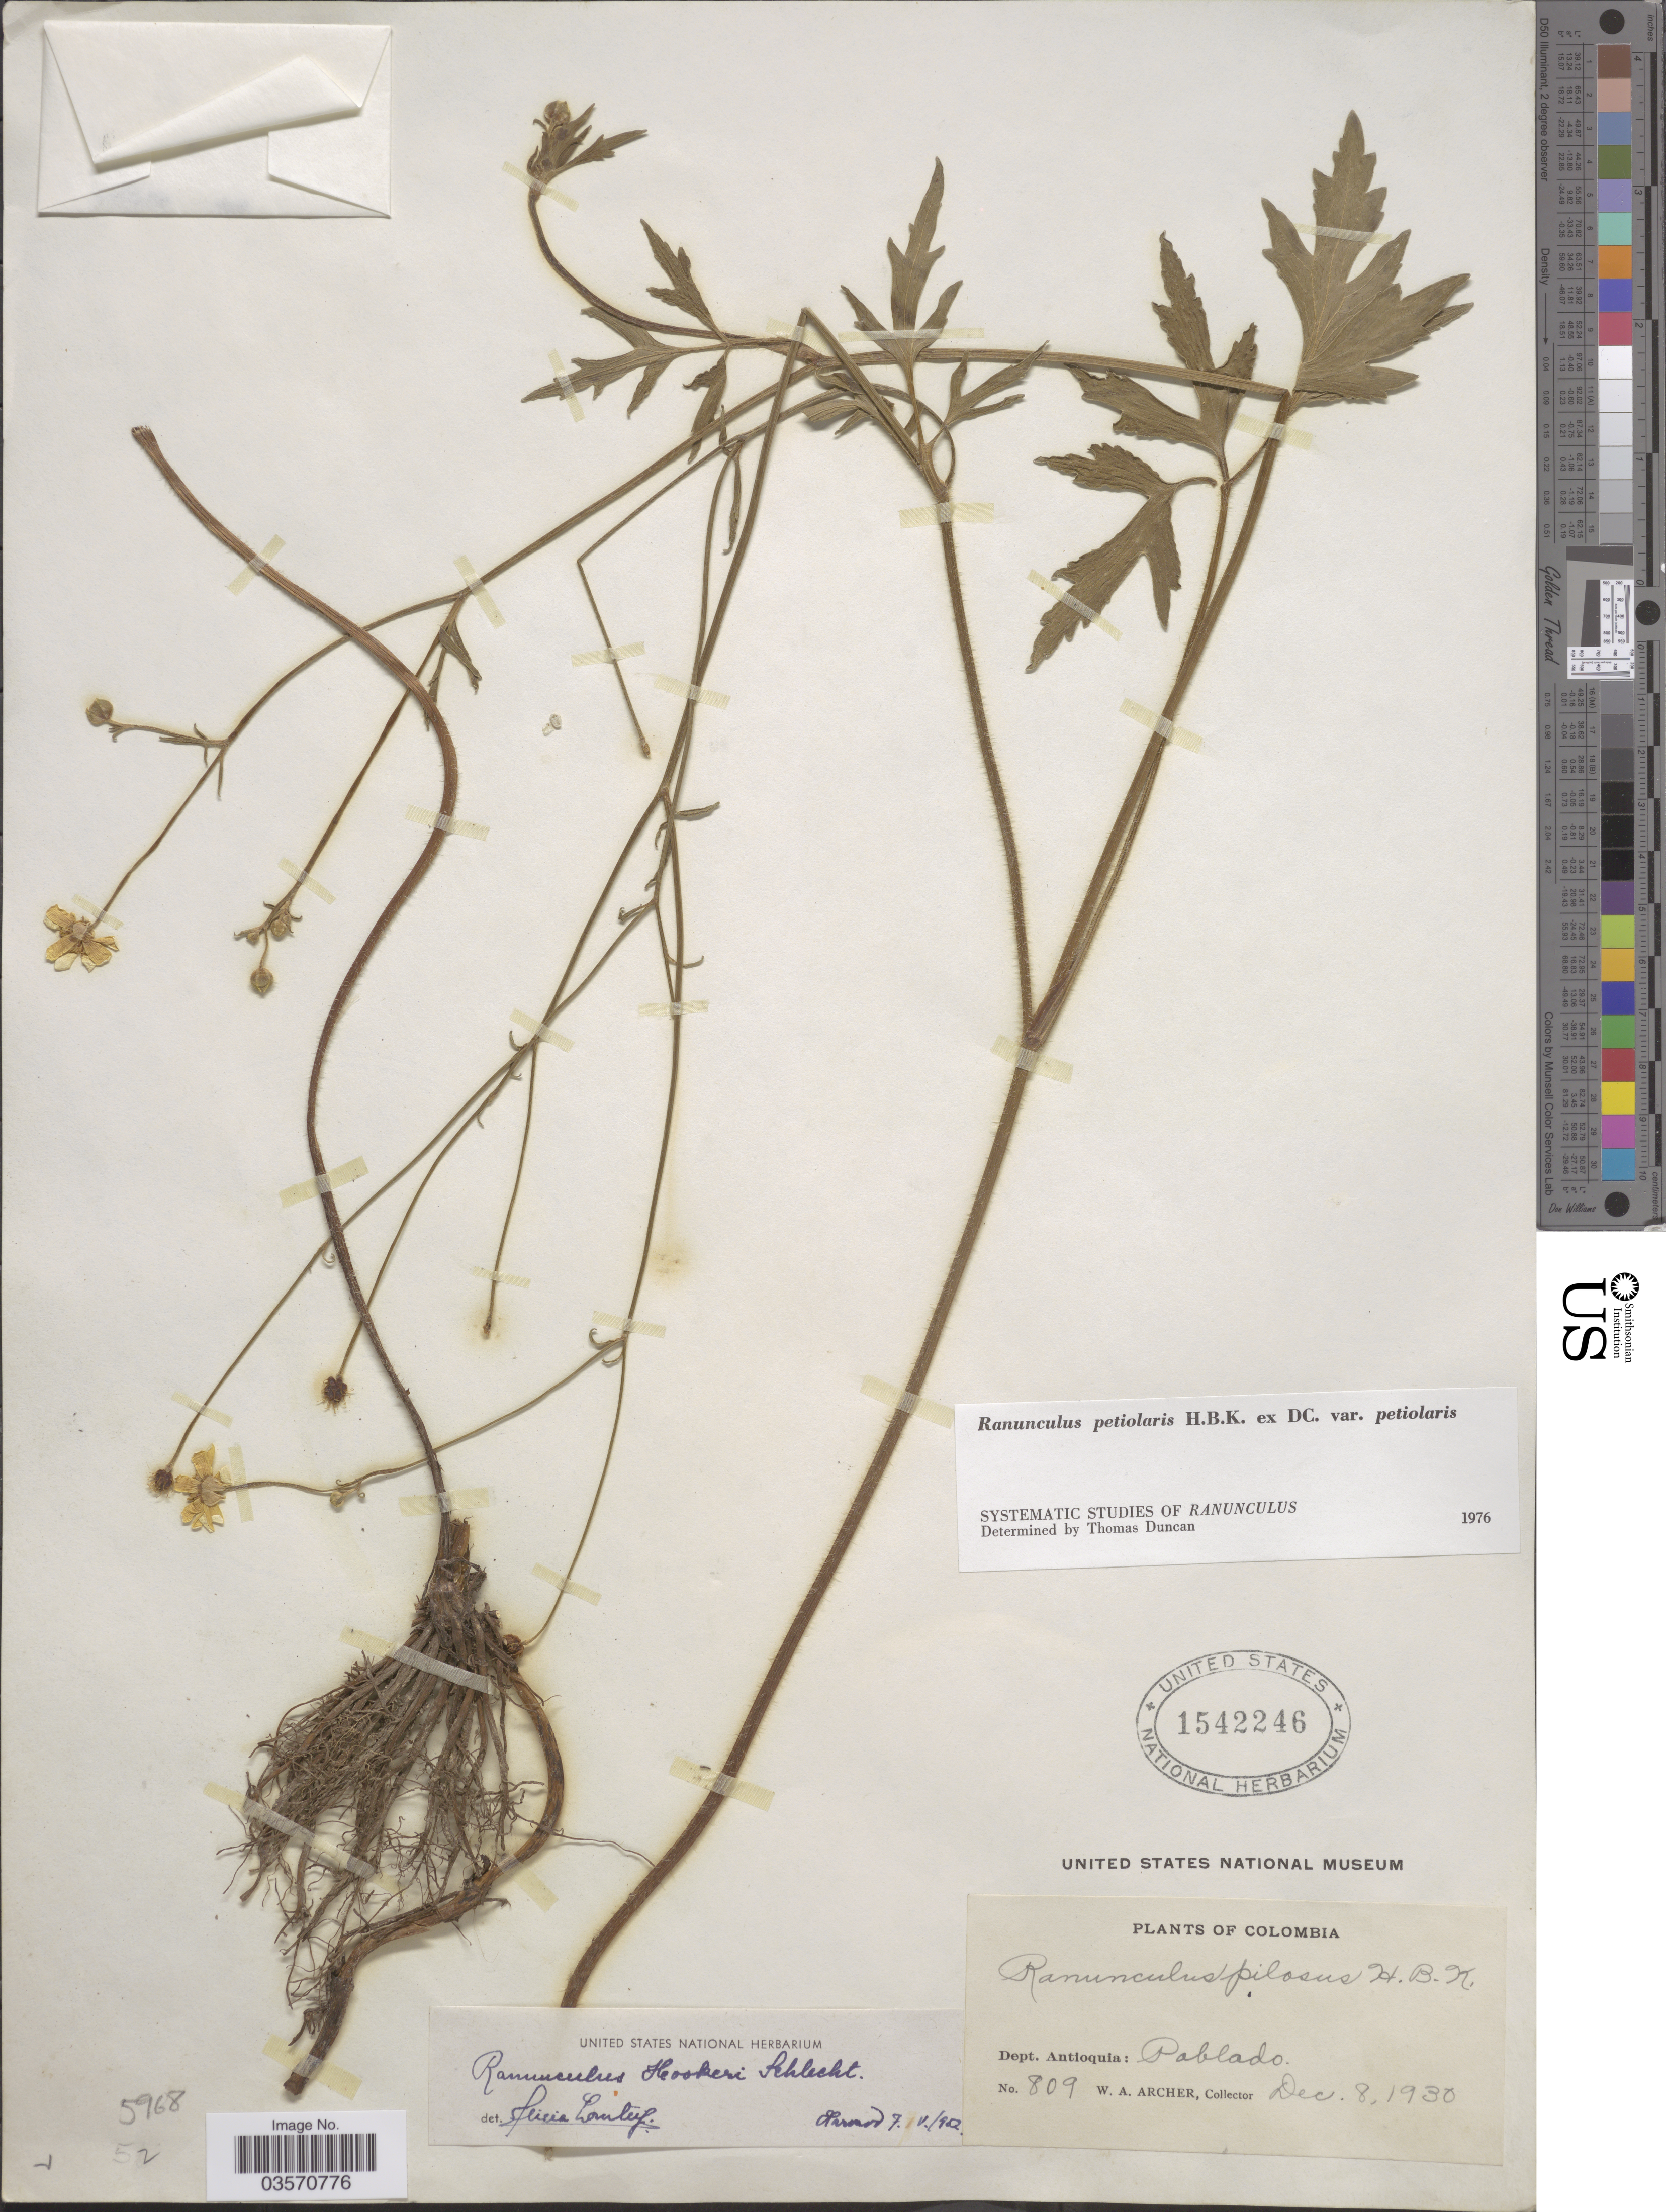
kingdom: Plantae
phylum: Tracheophyta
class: Magnoliopsida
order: Ranunculales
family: Ranunculaceae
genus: Ranunculus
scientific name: Ranunculus petiolaris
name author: Kunth ex DC.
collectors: W. Archer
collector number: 809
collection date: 1930-12-08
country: Colombia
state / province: Antioquia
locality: Dept. Antioquia: Pablado.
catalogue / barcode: US 1542246